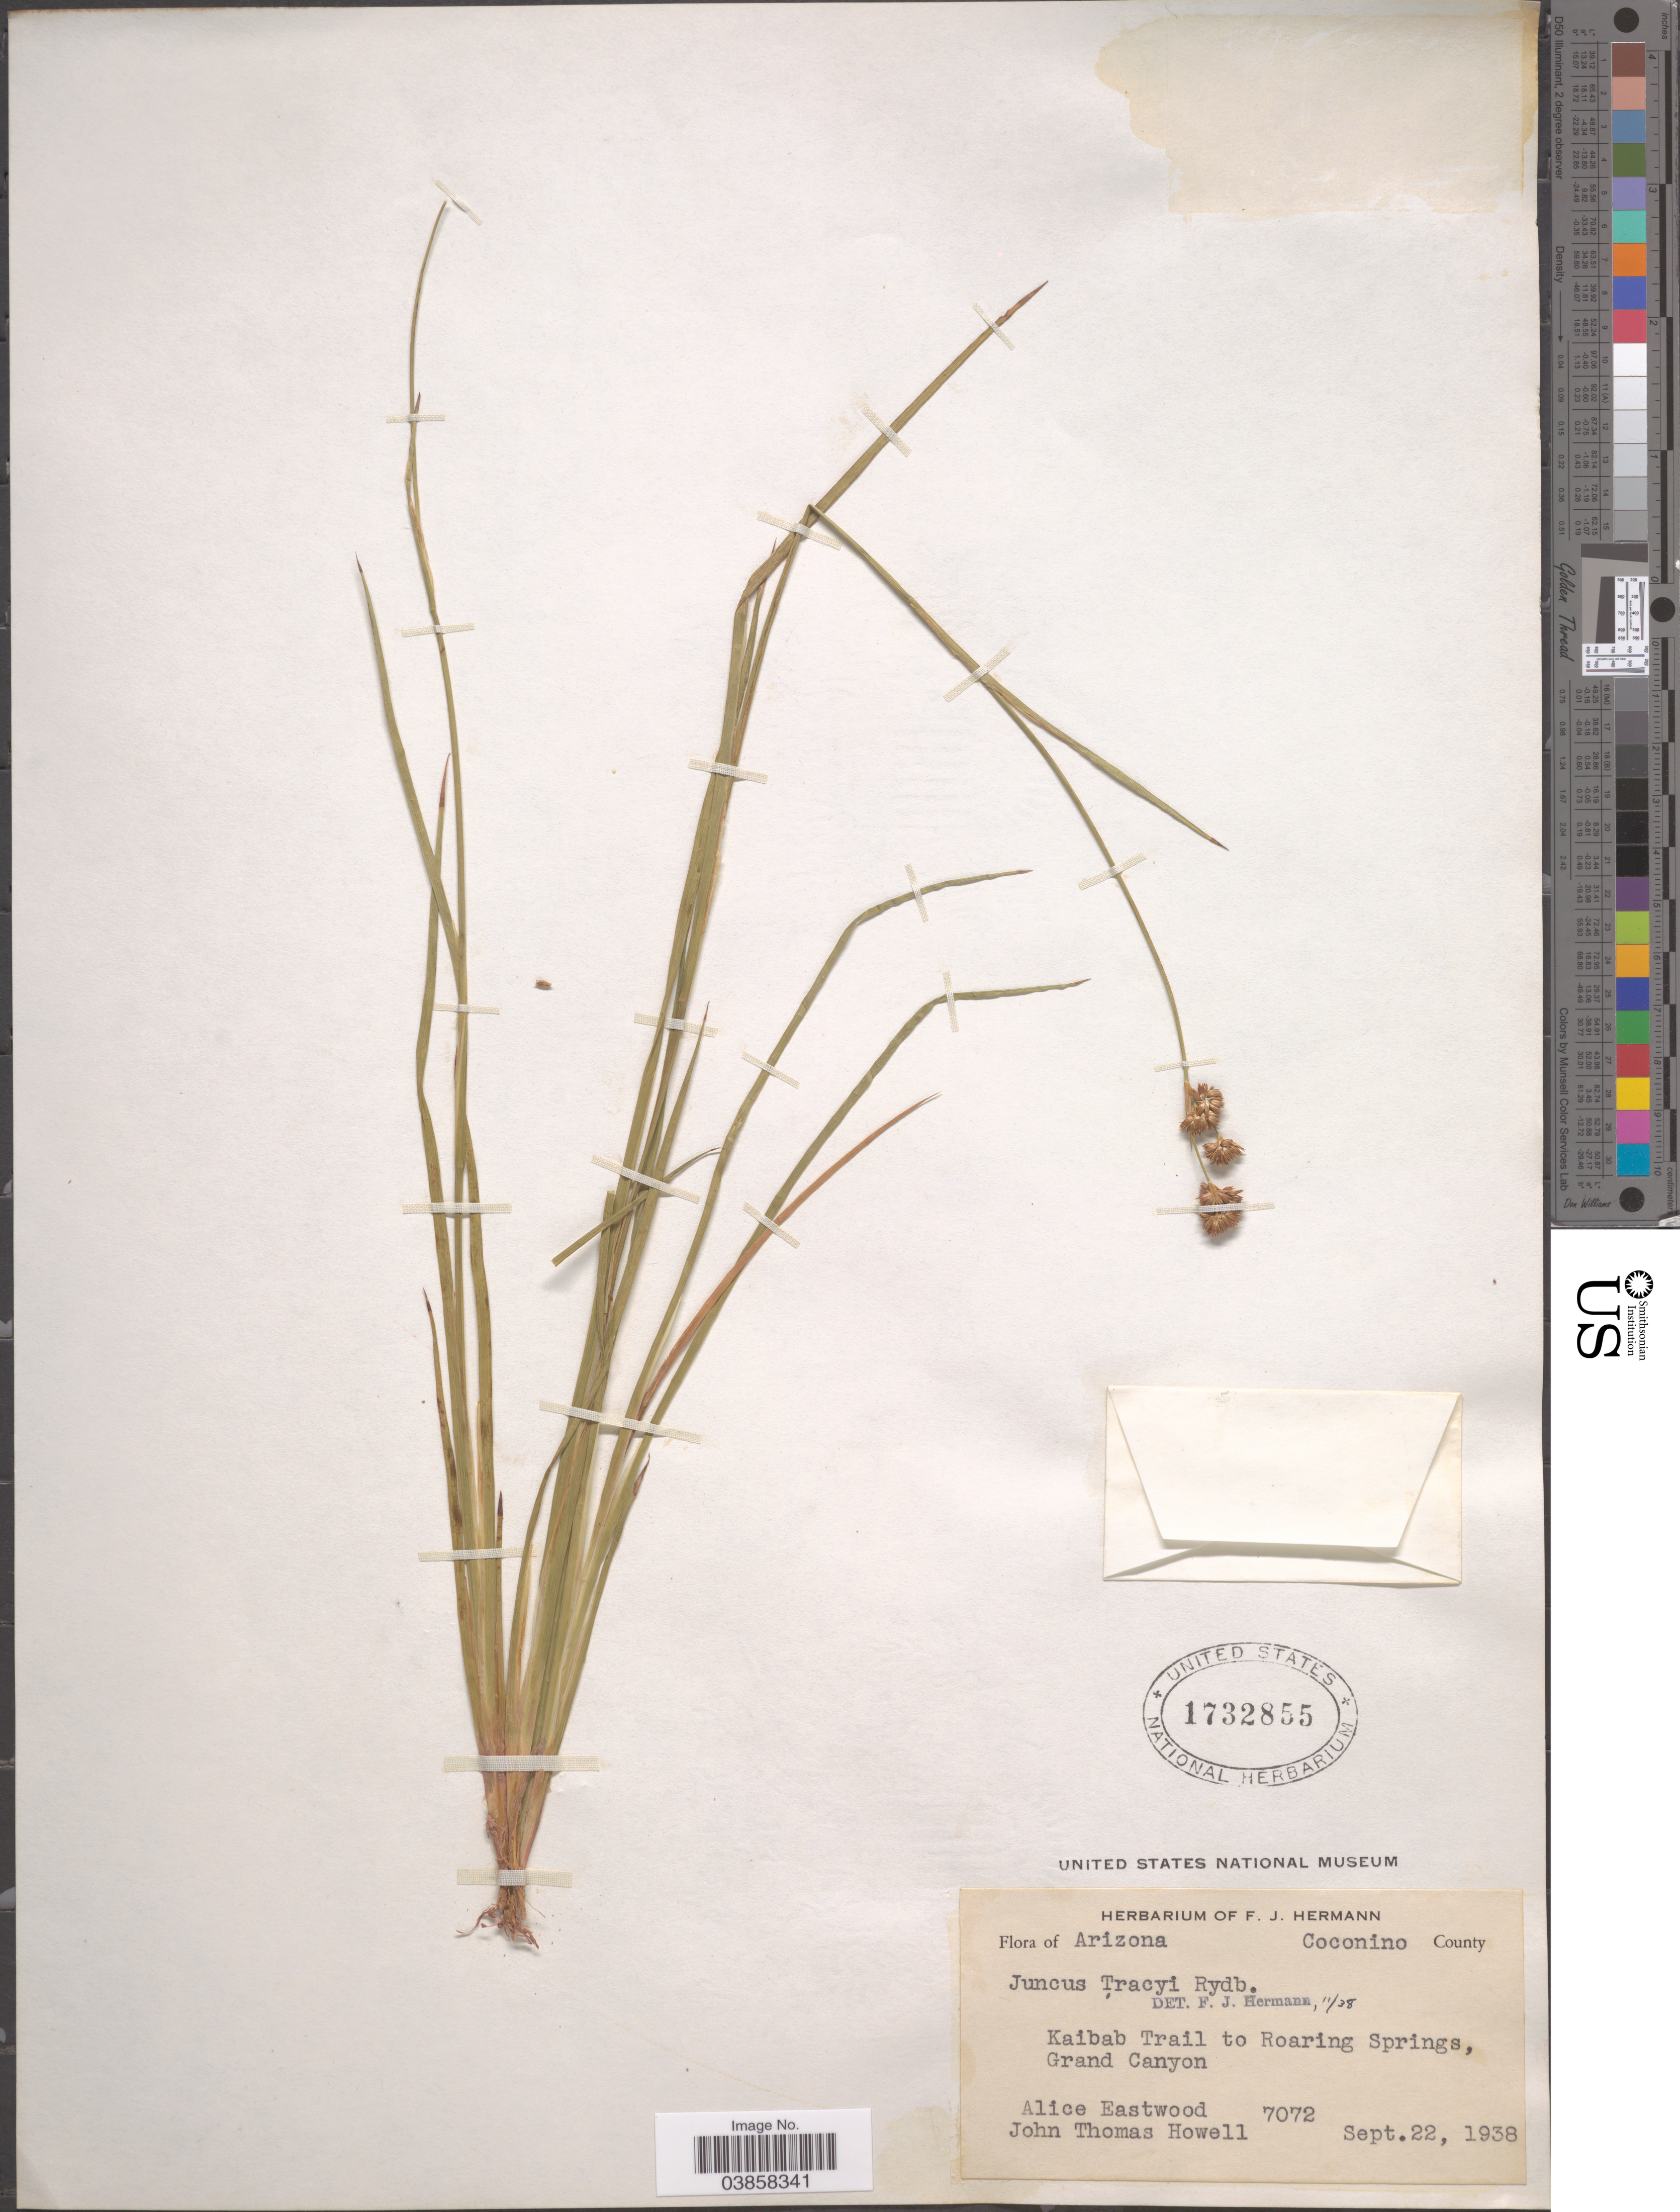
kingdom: Plantae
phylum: Tracheophyta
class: Liliopsida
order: Poales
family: Juncaceae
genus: Juncus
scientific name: Juncus tracyi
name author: Rydb.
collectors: A. Eastwood & J. T. Howell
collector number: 7072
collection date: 1938-09-22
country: United States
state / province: Arizona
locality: Coconino County. Kaibab Trail to Roaring Springs, Grand Canyon.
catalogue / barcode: US 1732855